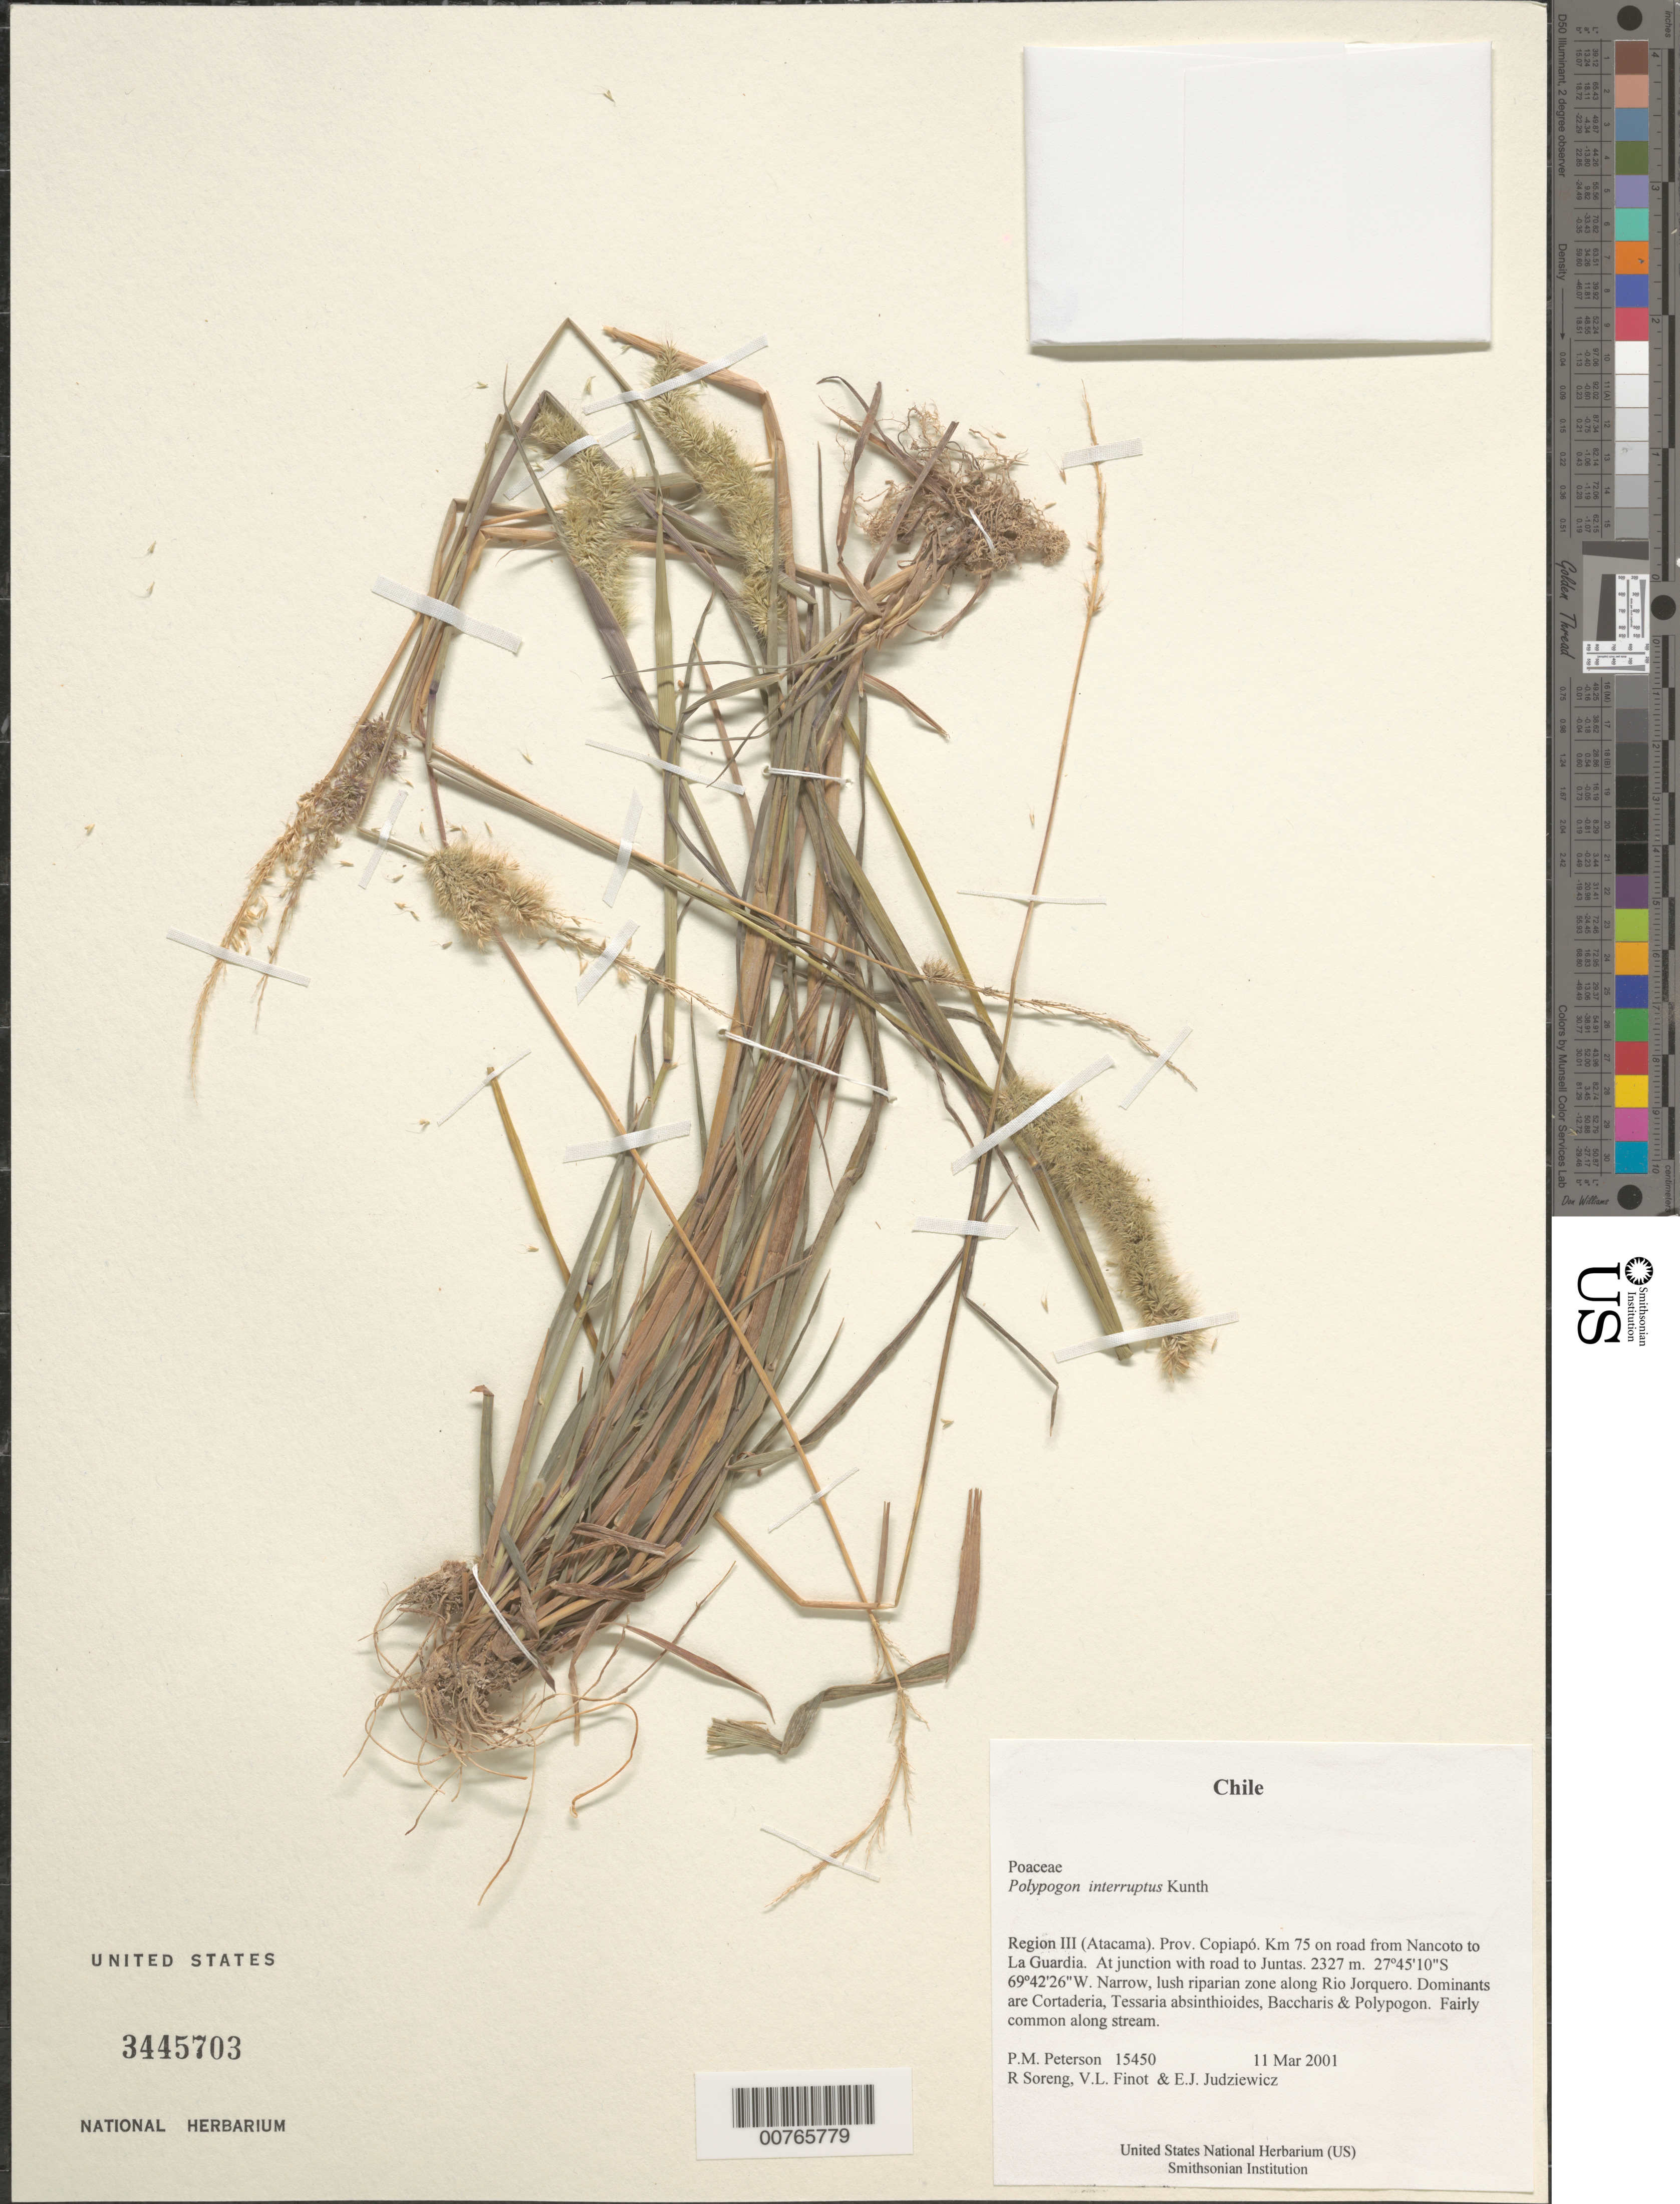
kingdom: Plantae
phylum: Tracheophyta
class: Liliopsida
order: Poales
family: Poaceae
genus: Polypogon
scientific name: Polypogon interruptus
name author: Kunth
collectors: P. M. Peterson, R. J. Soreng, V. Finot & E. J. Judziewicz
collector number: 15450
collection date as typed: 11 Mar 2001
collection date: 2001-03-11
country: Chile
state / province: Atacama (III)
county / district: Copiapó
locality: Km 75 on road from Nancoto to La Guardia. At junction with road to Juntas.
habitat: Narrow, lush riparian zone along Rio Jorquero.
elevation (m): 2327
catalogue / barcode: US 3445703